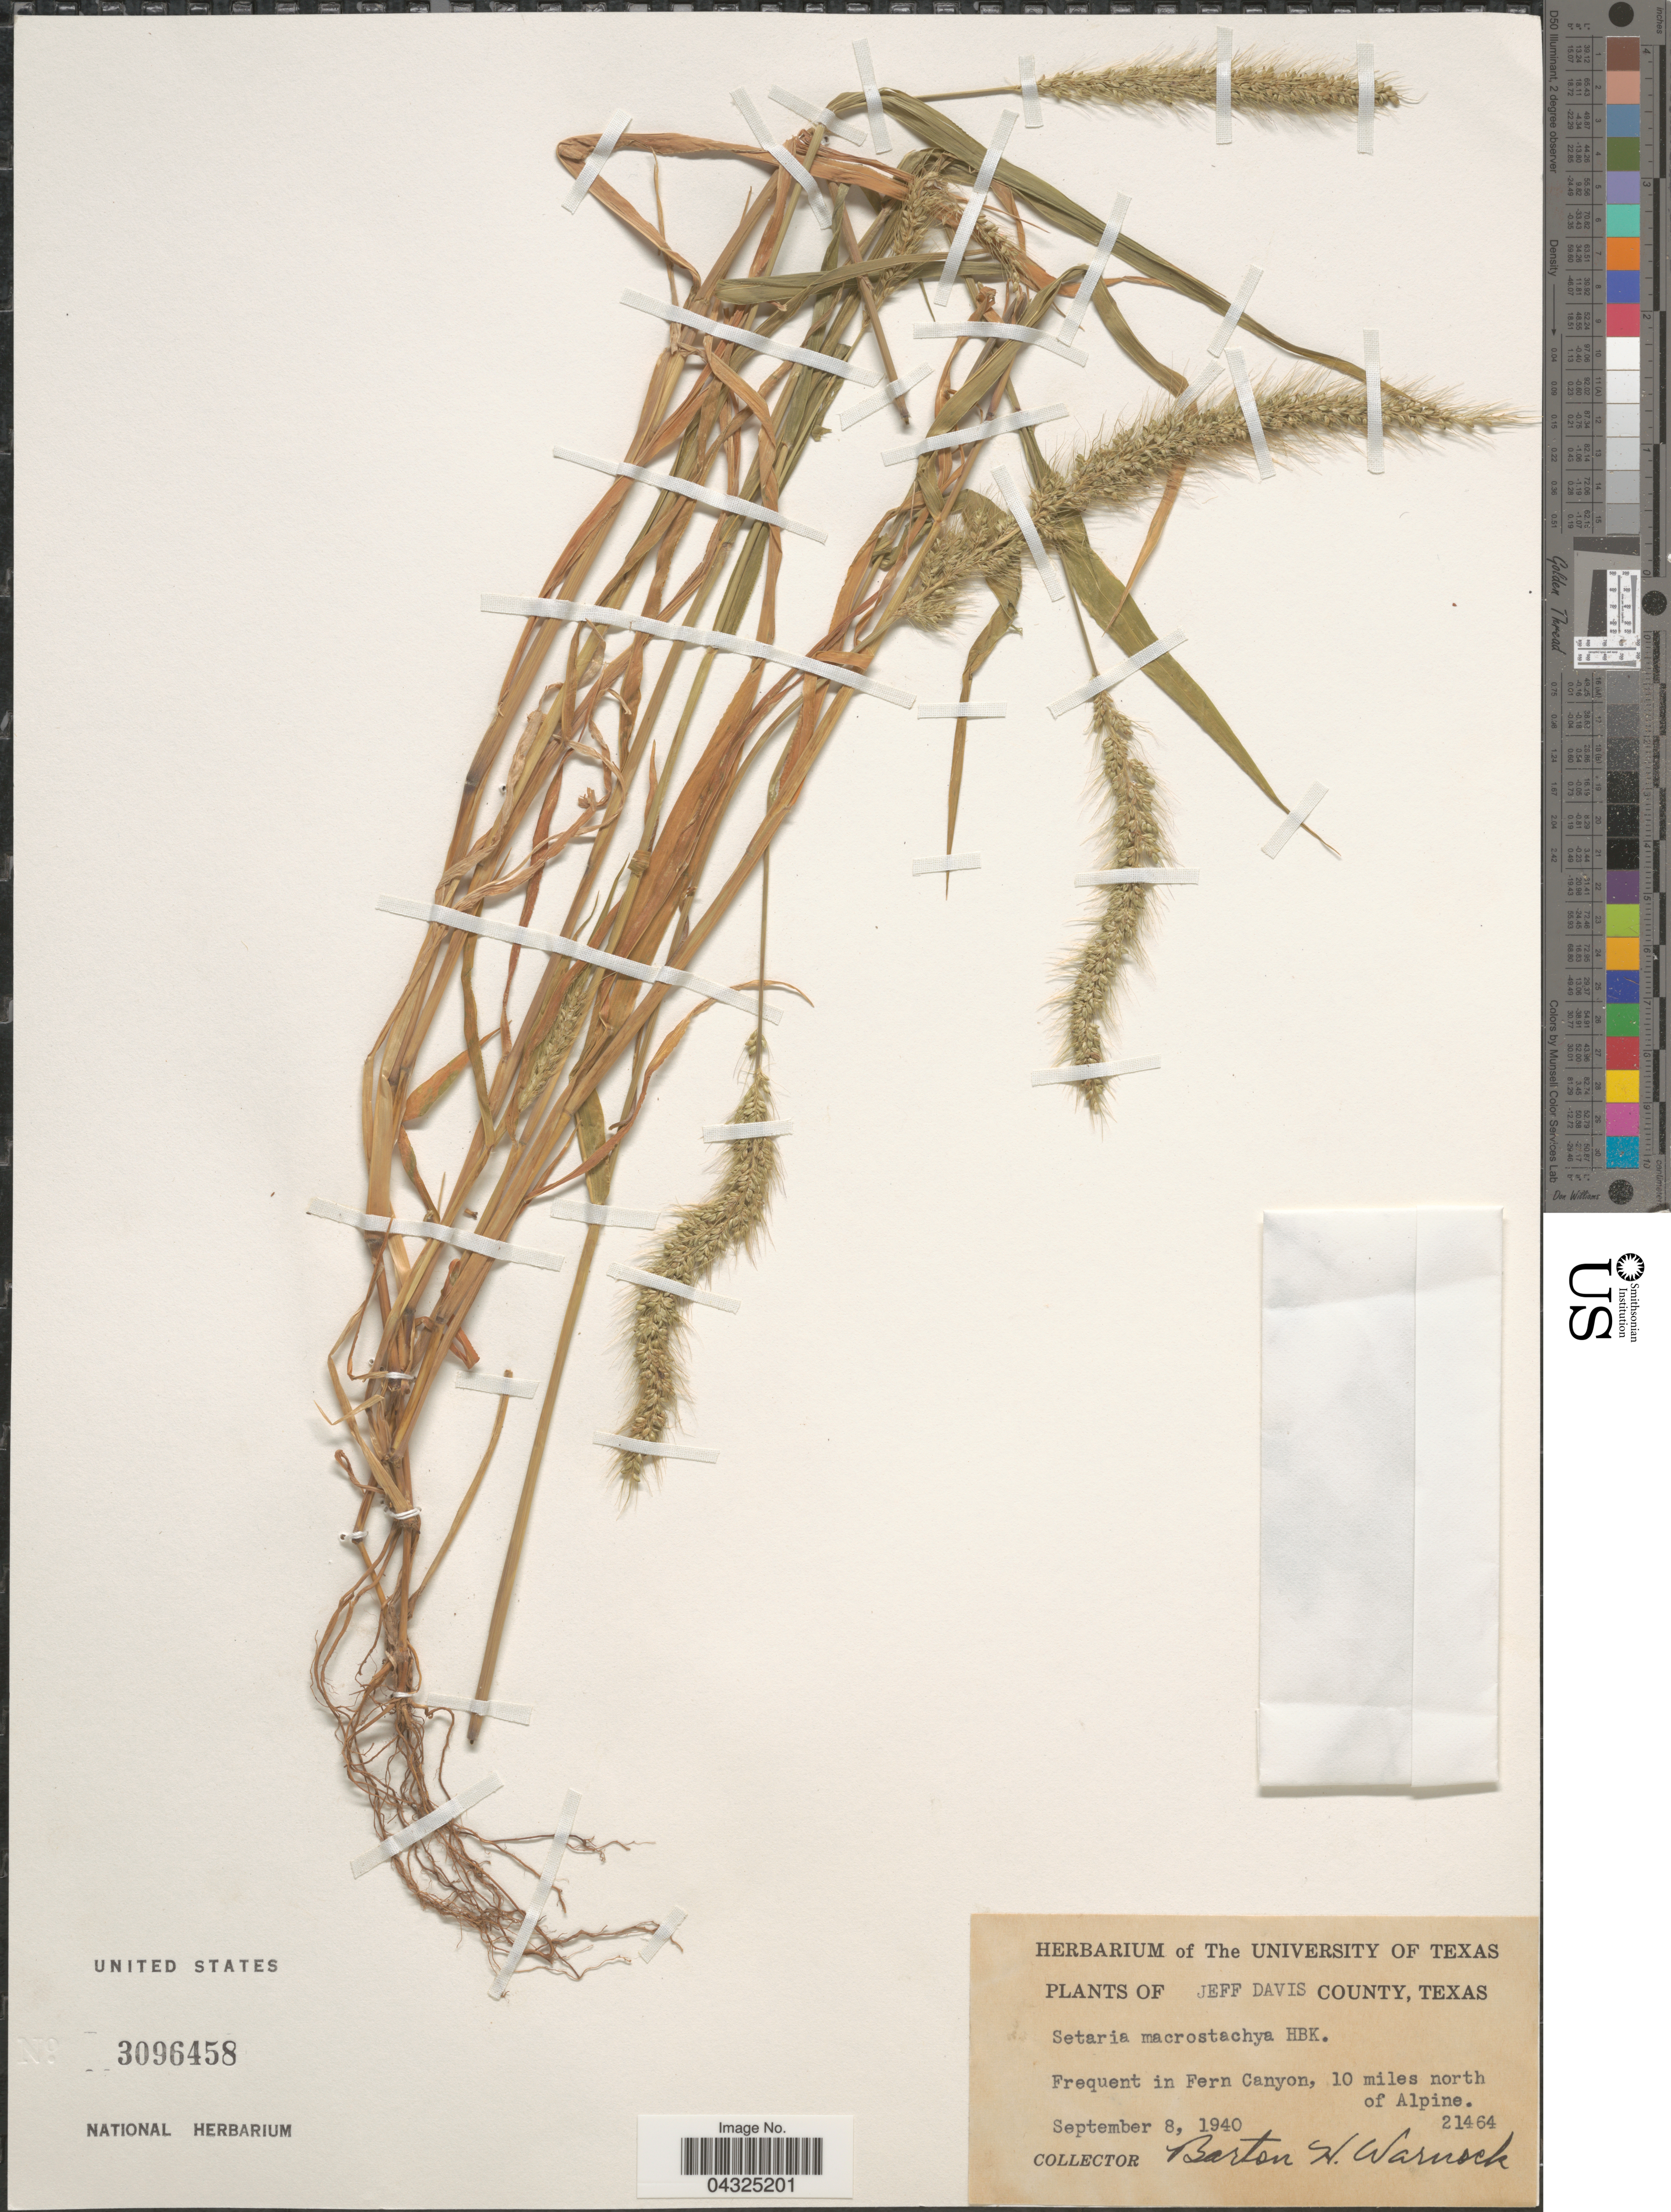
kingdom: Plantae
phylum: Tracheophyta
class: Liliopsida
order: Poales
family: Poaceae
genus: Setaria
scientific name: Setaria macrostachya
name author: Kunth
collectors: B. H. Warnock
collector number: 21464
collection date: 1940-09-08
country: United States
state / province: Texas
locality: Jeff Davis County. Frequent in Fern Canyon, 10 miles north of Alpine.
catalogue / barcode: US 3096458